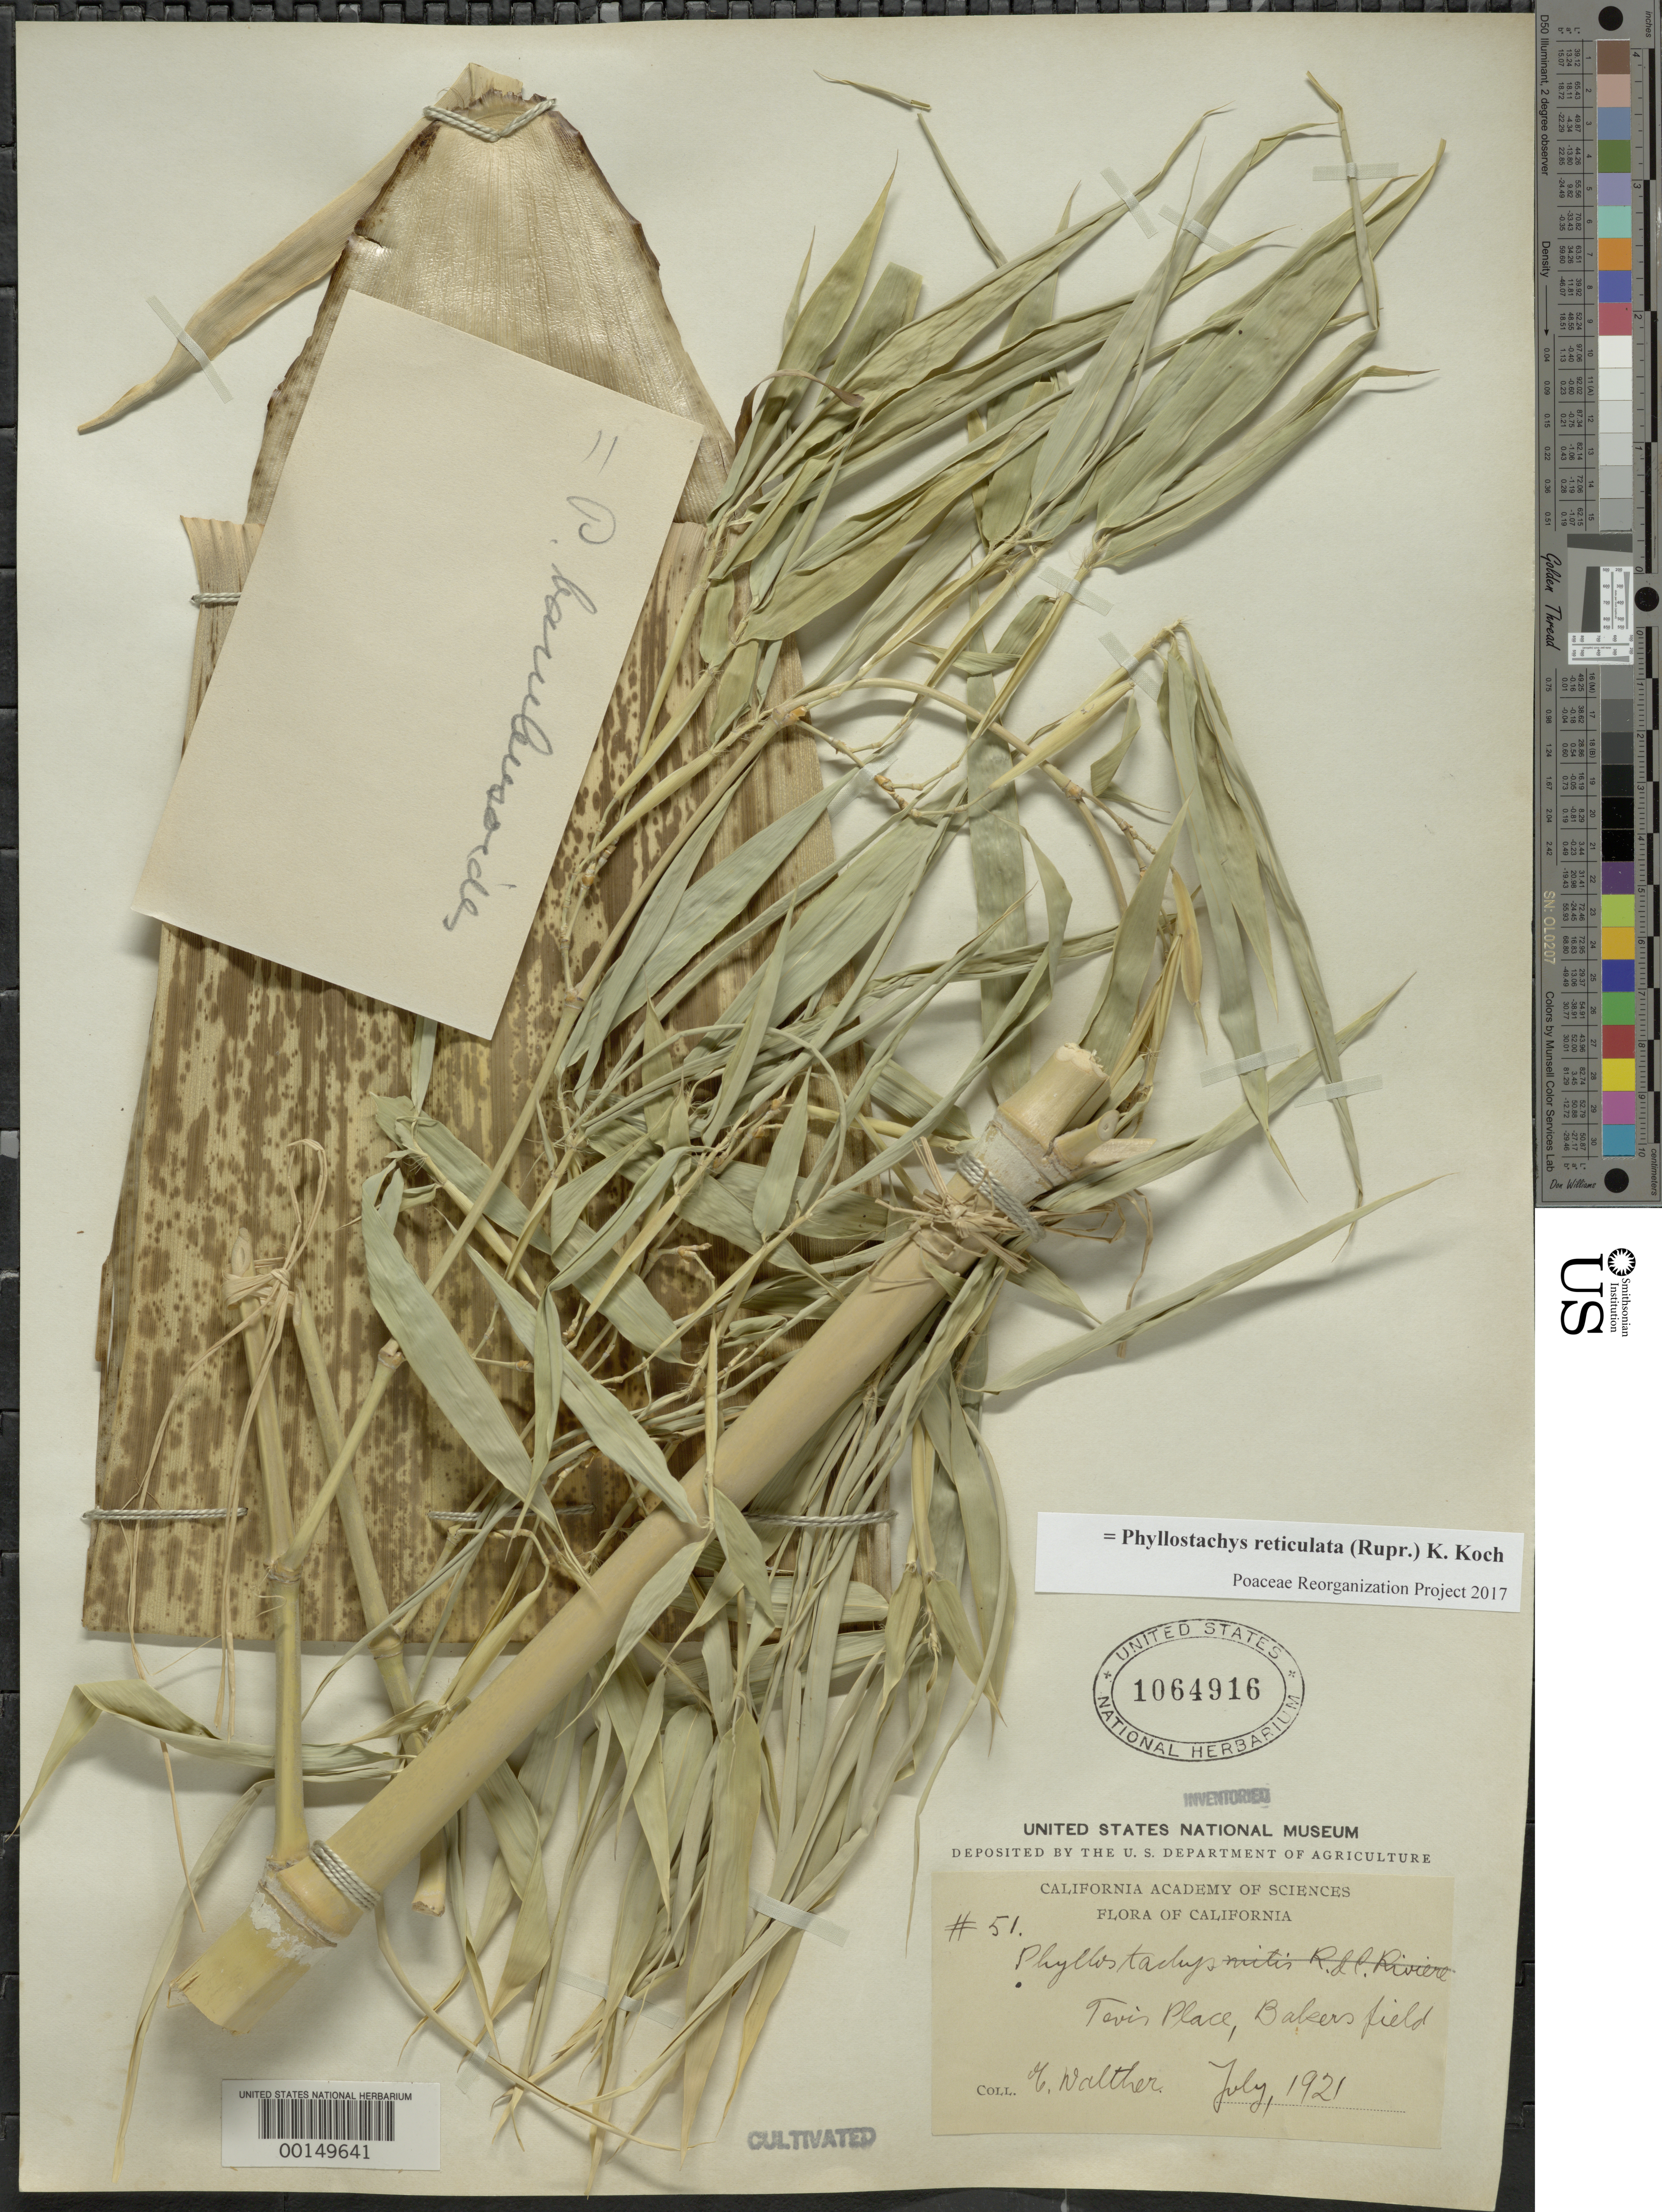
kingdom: Plantae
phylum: Tracheophyta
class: Liliopsida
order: Poales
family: Poaceae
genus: Phyllostachys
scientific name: Phyllostachys reticulata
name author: (Rupr.) K. Koch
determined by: Poaceae Reorganization Project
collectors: E. Walther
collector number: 51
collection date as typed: Jul 1921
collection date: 1921-07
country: United States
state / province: California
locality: Bakersfield, tevis place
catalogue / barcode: US 1064916